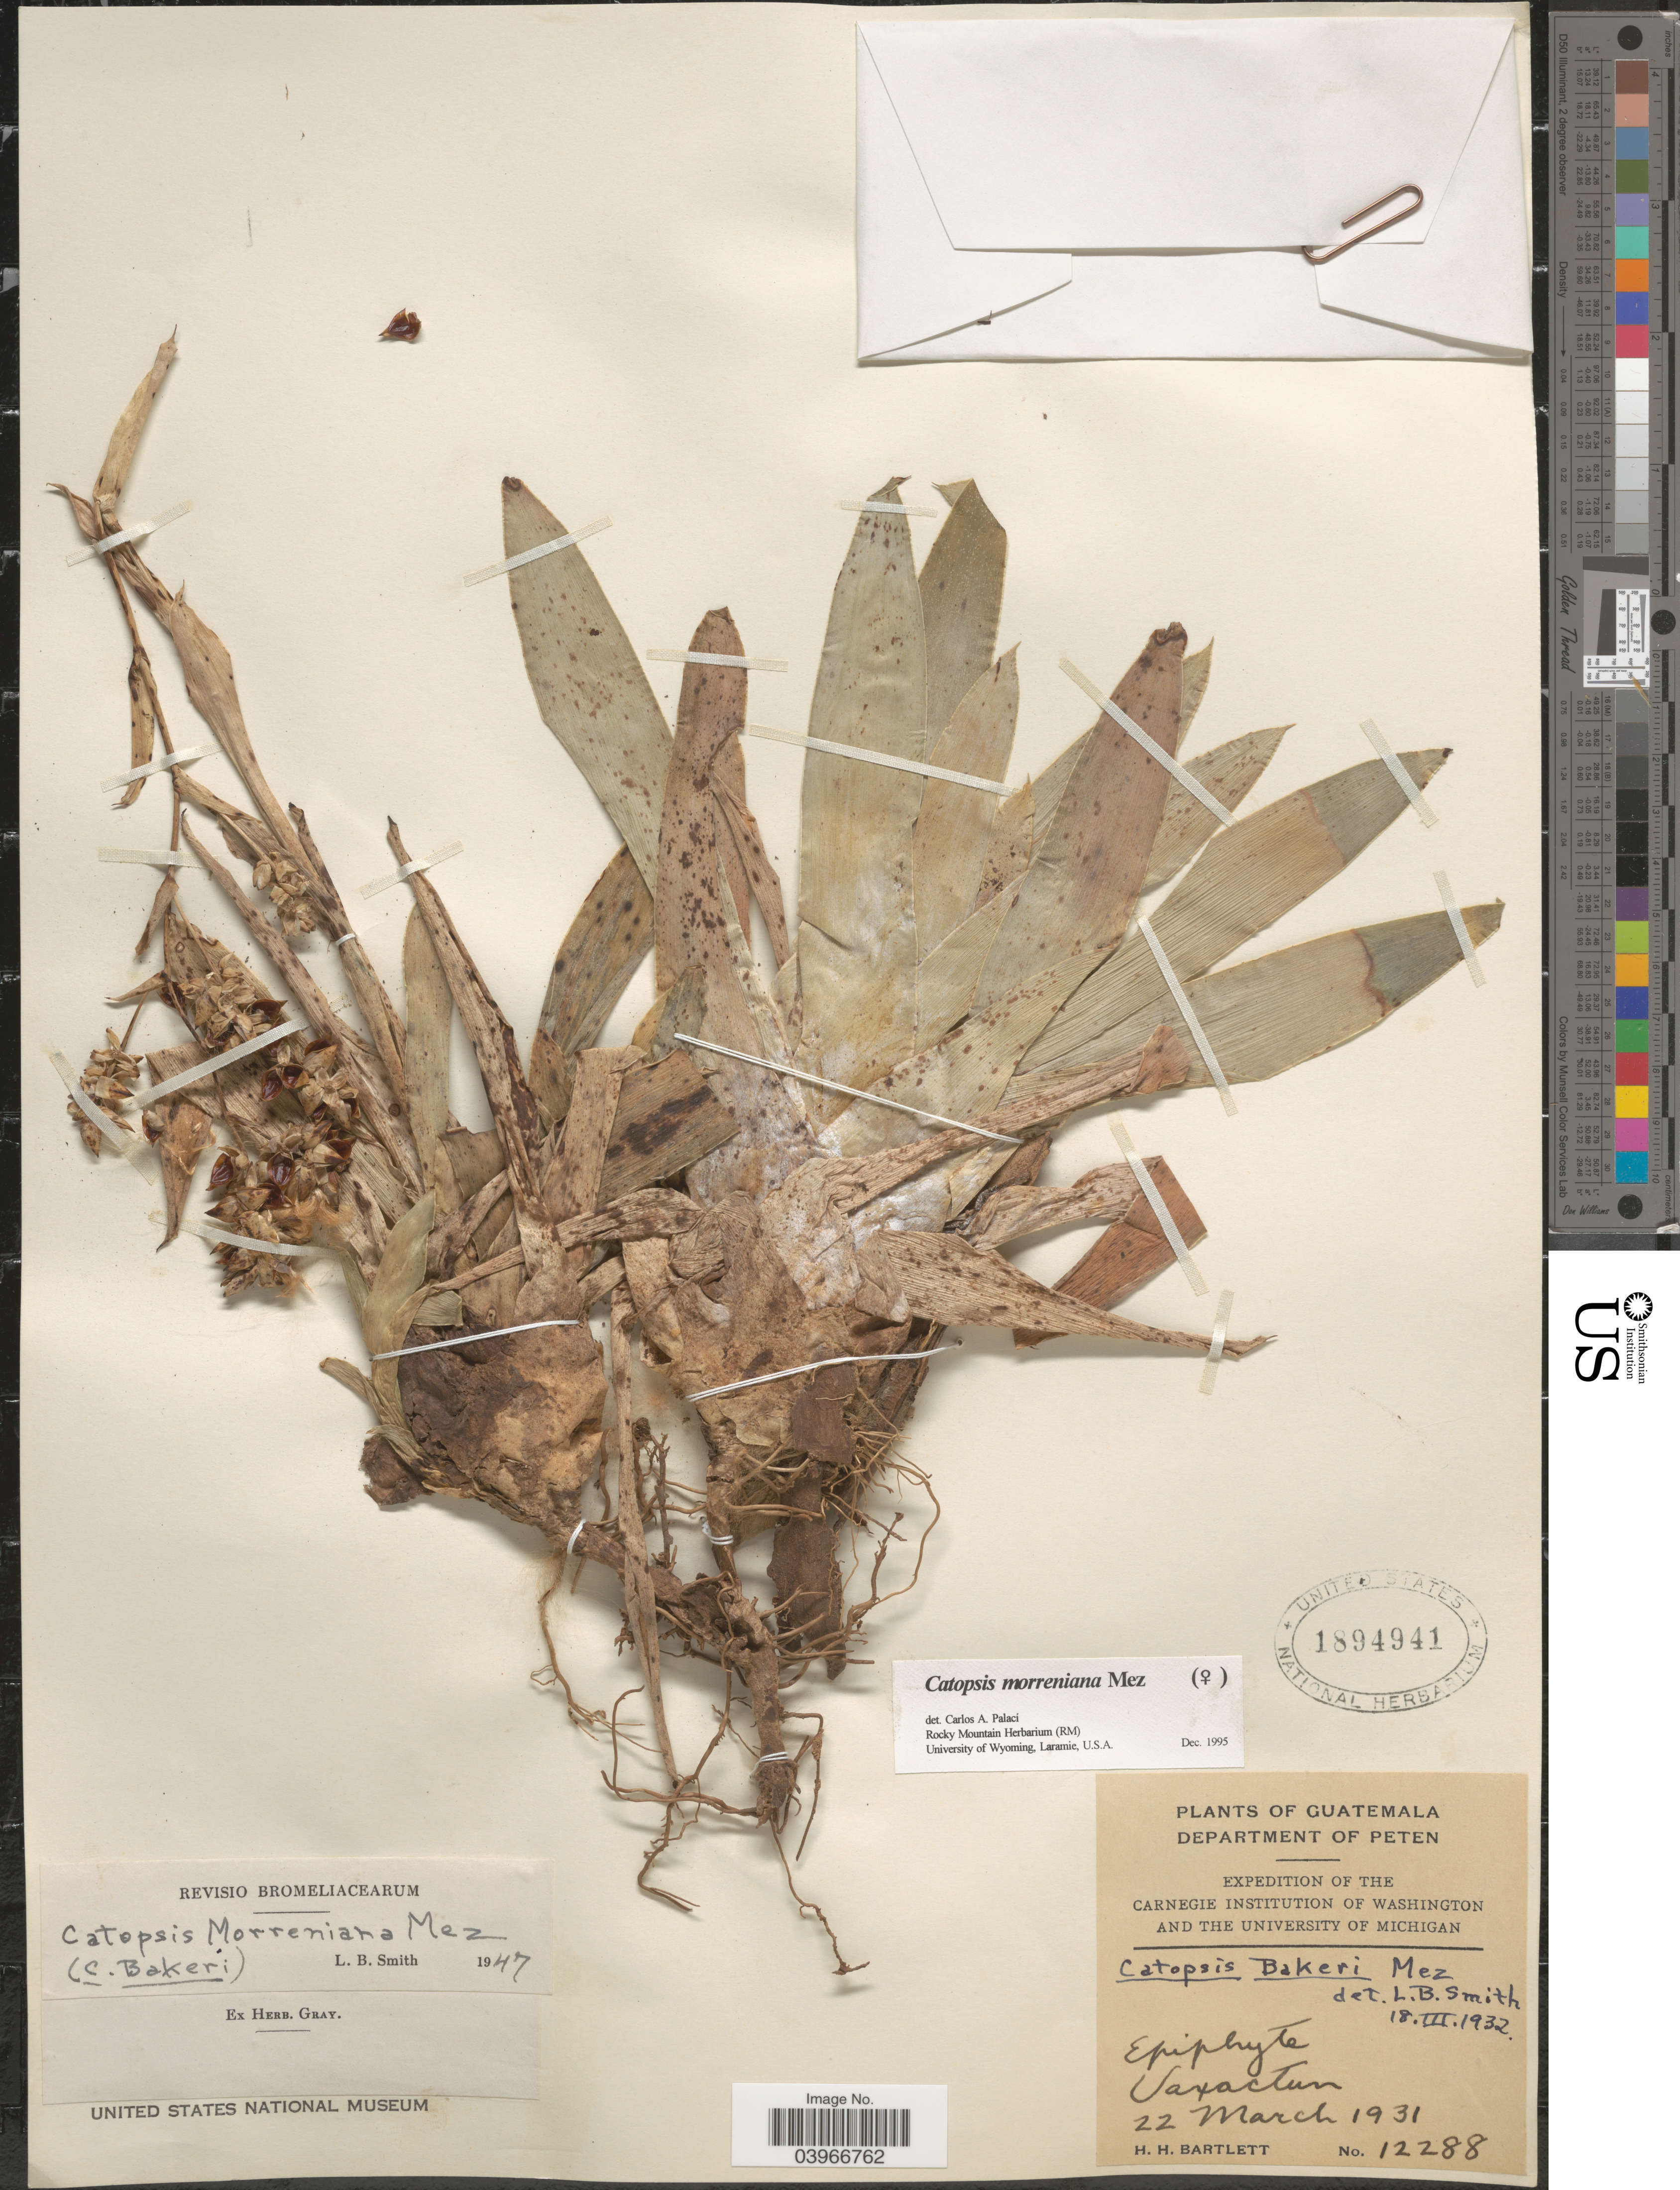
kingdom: Plantae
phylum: Tracheophyta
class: Liliopsida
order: Poales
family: Bromeliaceae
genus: Catopsis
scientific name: Catopsis morreniana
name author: Mez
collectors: H. H. Bartlett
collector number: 12288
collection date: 1931-03-22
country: Guatemala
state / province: El Peten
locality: Department of Peten. Uaxactun.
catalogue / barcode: US 1894941